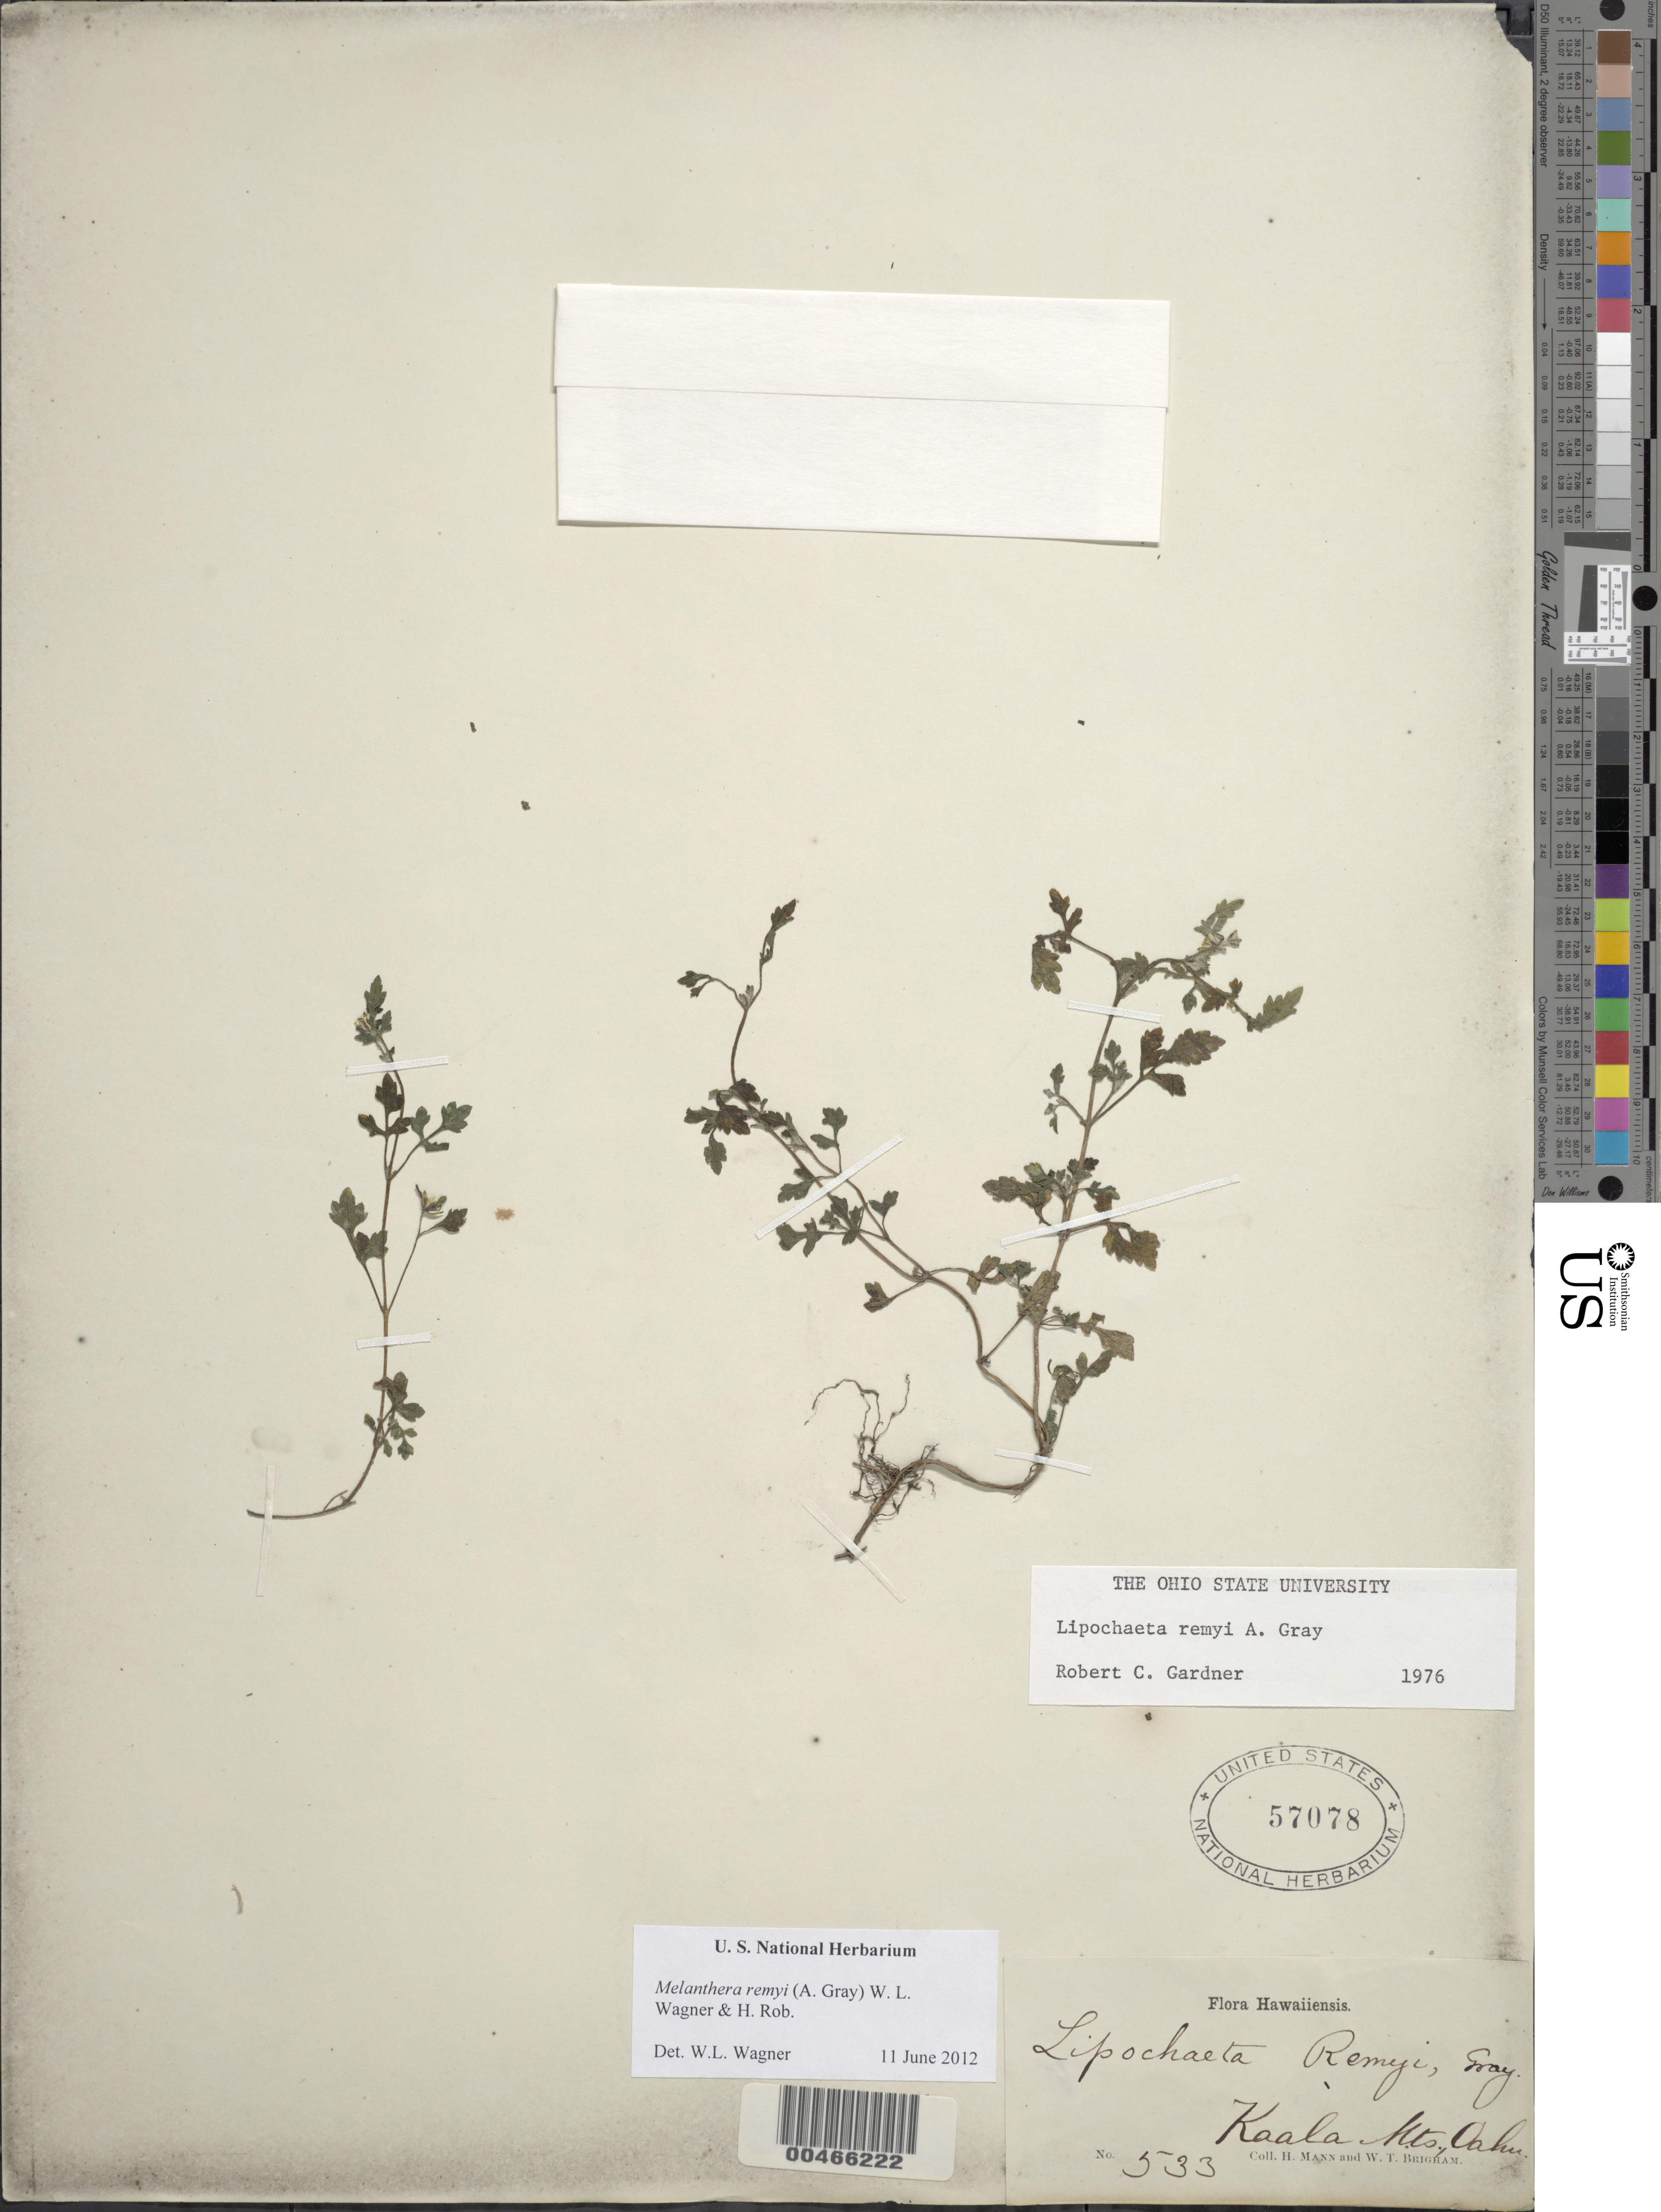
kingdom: Plantae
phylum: Tracheophyta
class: Magnoliopsida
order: Asterales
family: Asteraceae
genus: Wollastonia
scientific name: Wollastonia remyi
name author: (A. Gray) Orchard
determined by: Wagner, W. L., (BOT), Smithsonian Institution - National Museum of Natural History (UNITED STATES)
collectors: H. Mann & W. T. Brigham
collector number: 533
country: United States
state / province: Hawaii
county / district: Honolulu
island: Oahu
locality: Kaala Mts.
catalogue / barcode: US 57078